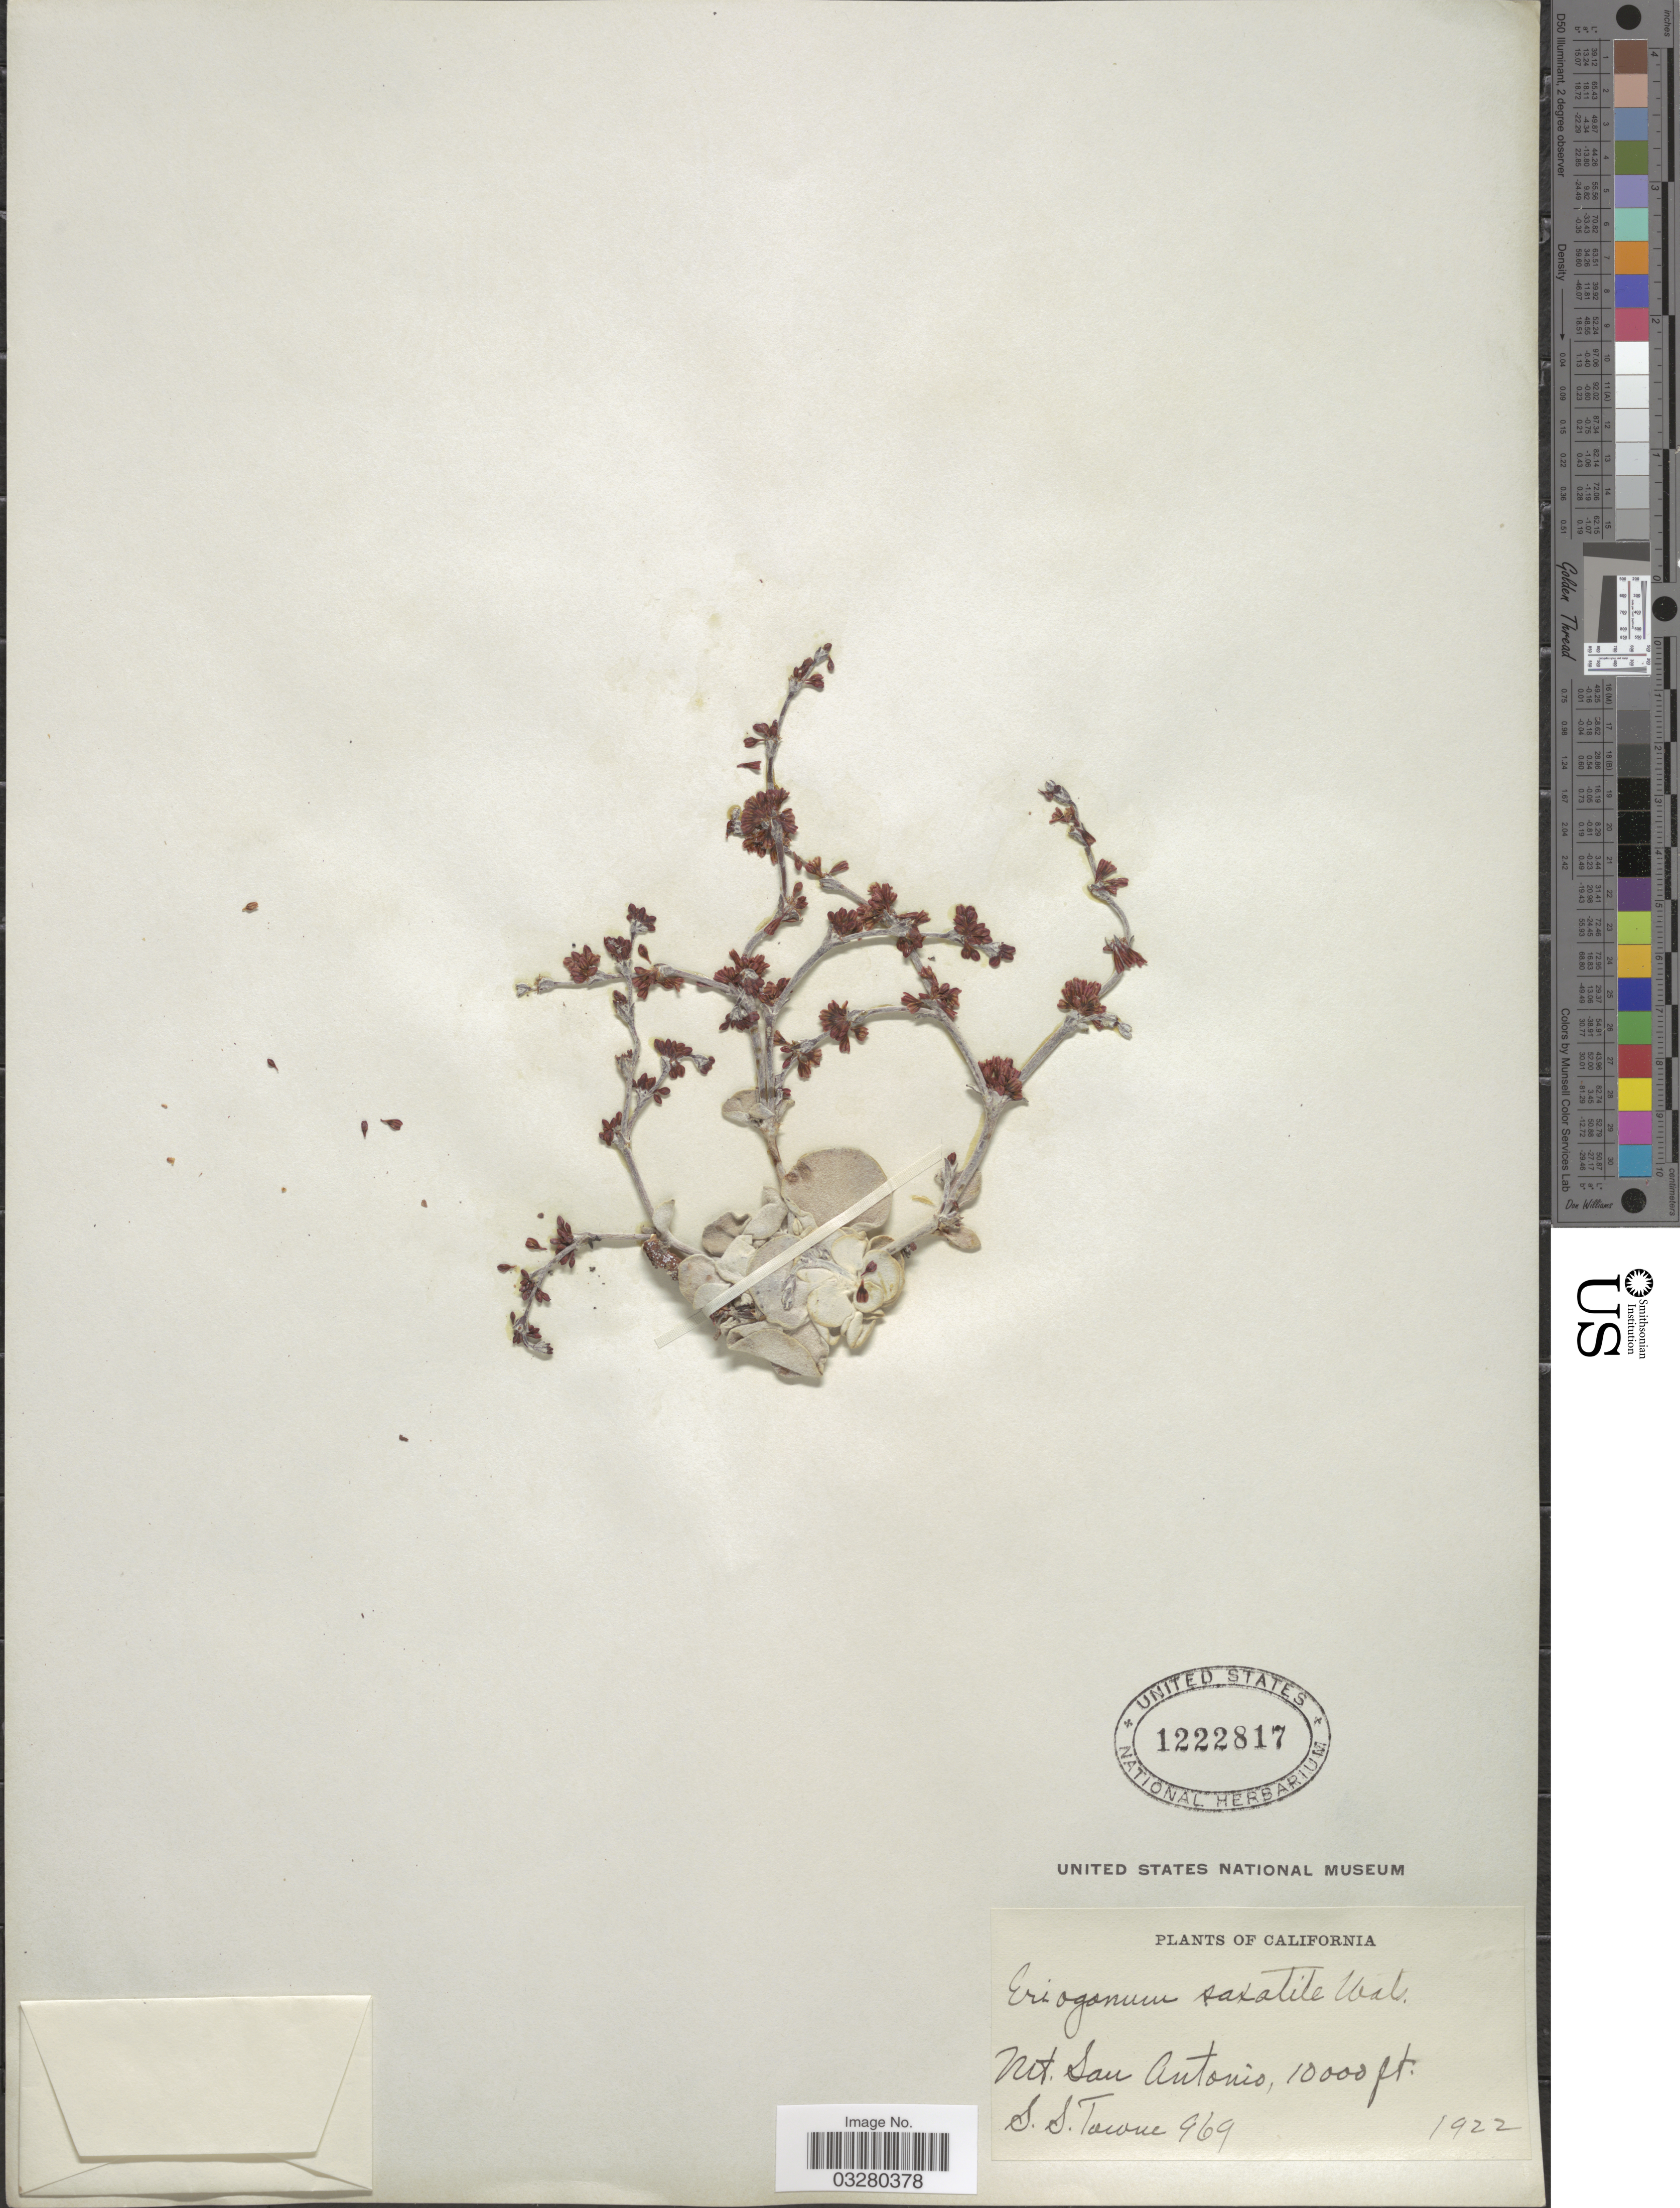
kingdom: Plantae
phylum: Tracheophyta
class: Magnoliopsida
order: Caryophyllales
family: Polygonaceae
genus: Eriogonum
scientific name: Eriogonum saxatile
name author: S. Watson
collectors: S. Towne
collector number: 969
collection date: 1922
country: United States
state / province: California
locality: Mt. San Antonio.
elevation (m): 3048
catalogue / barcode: US 1222817